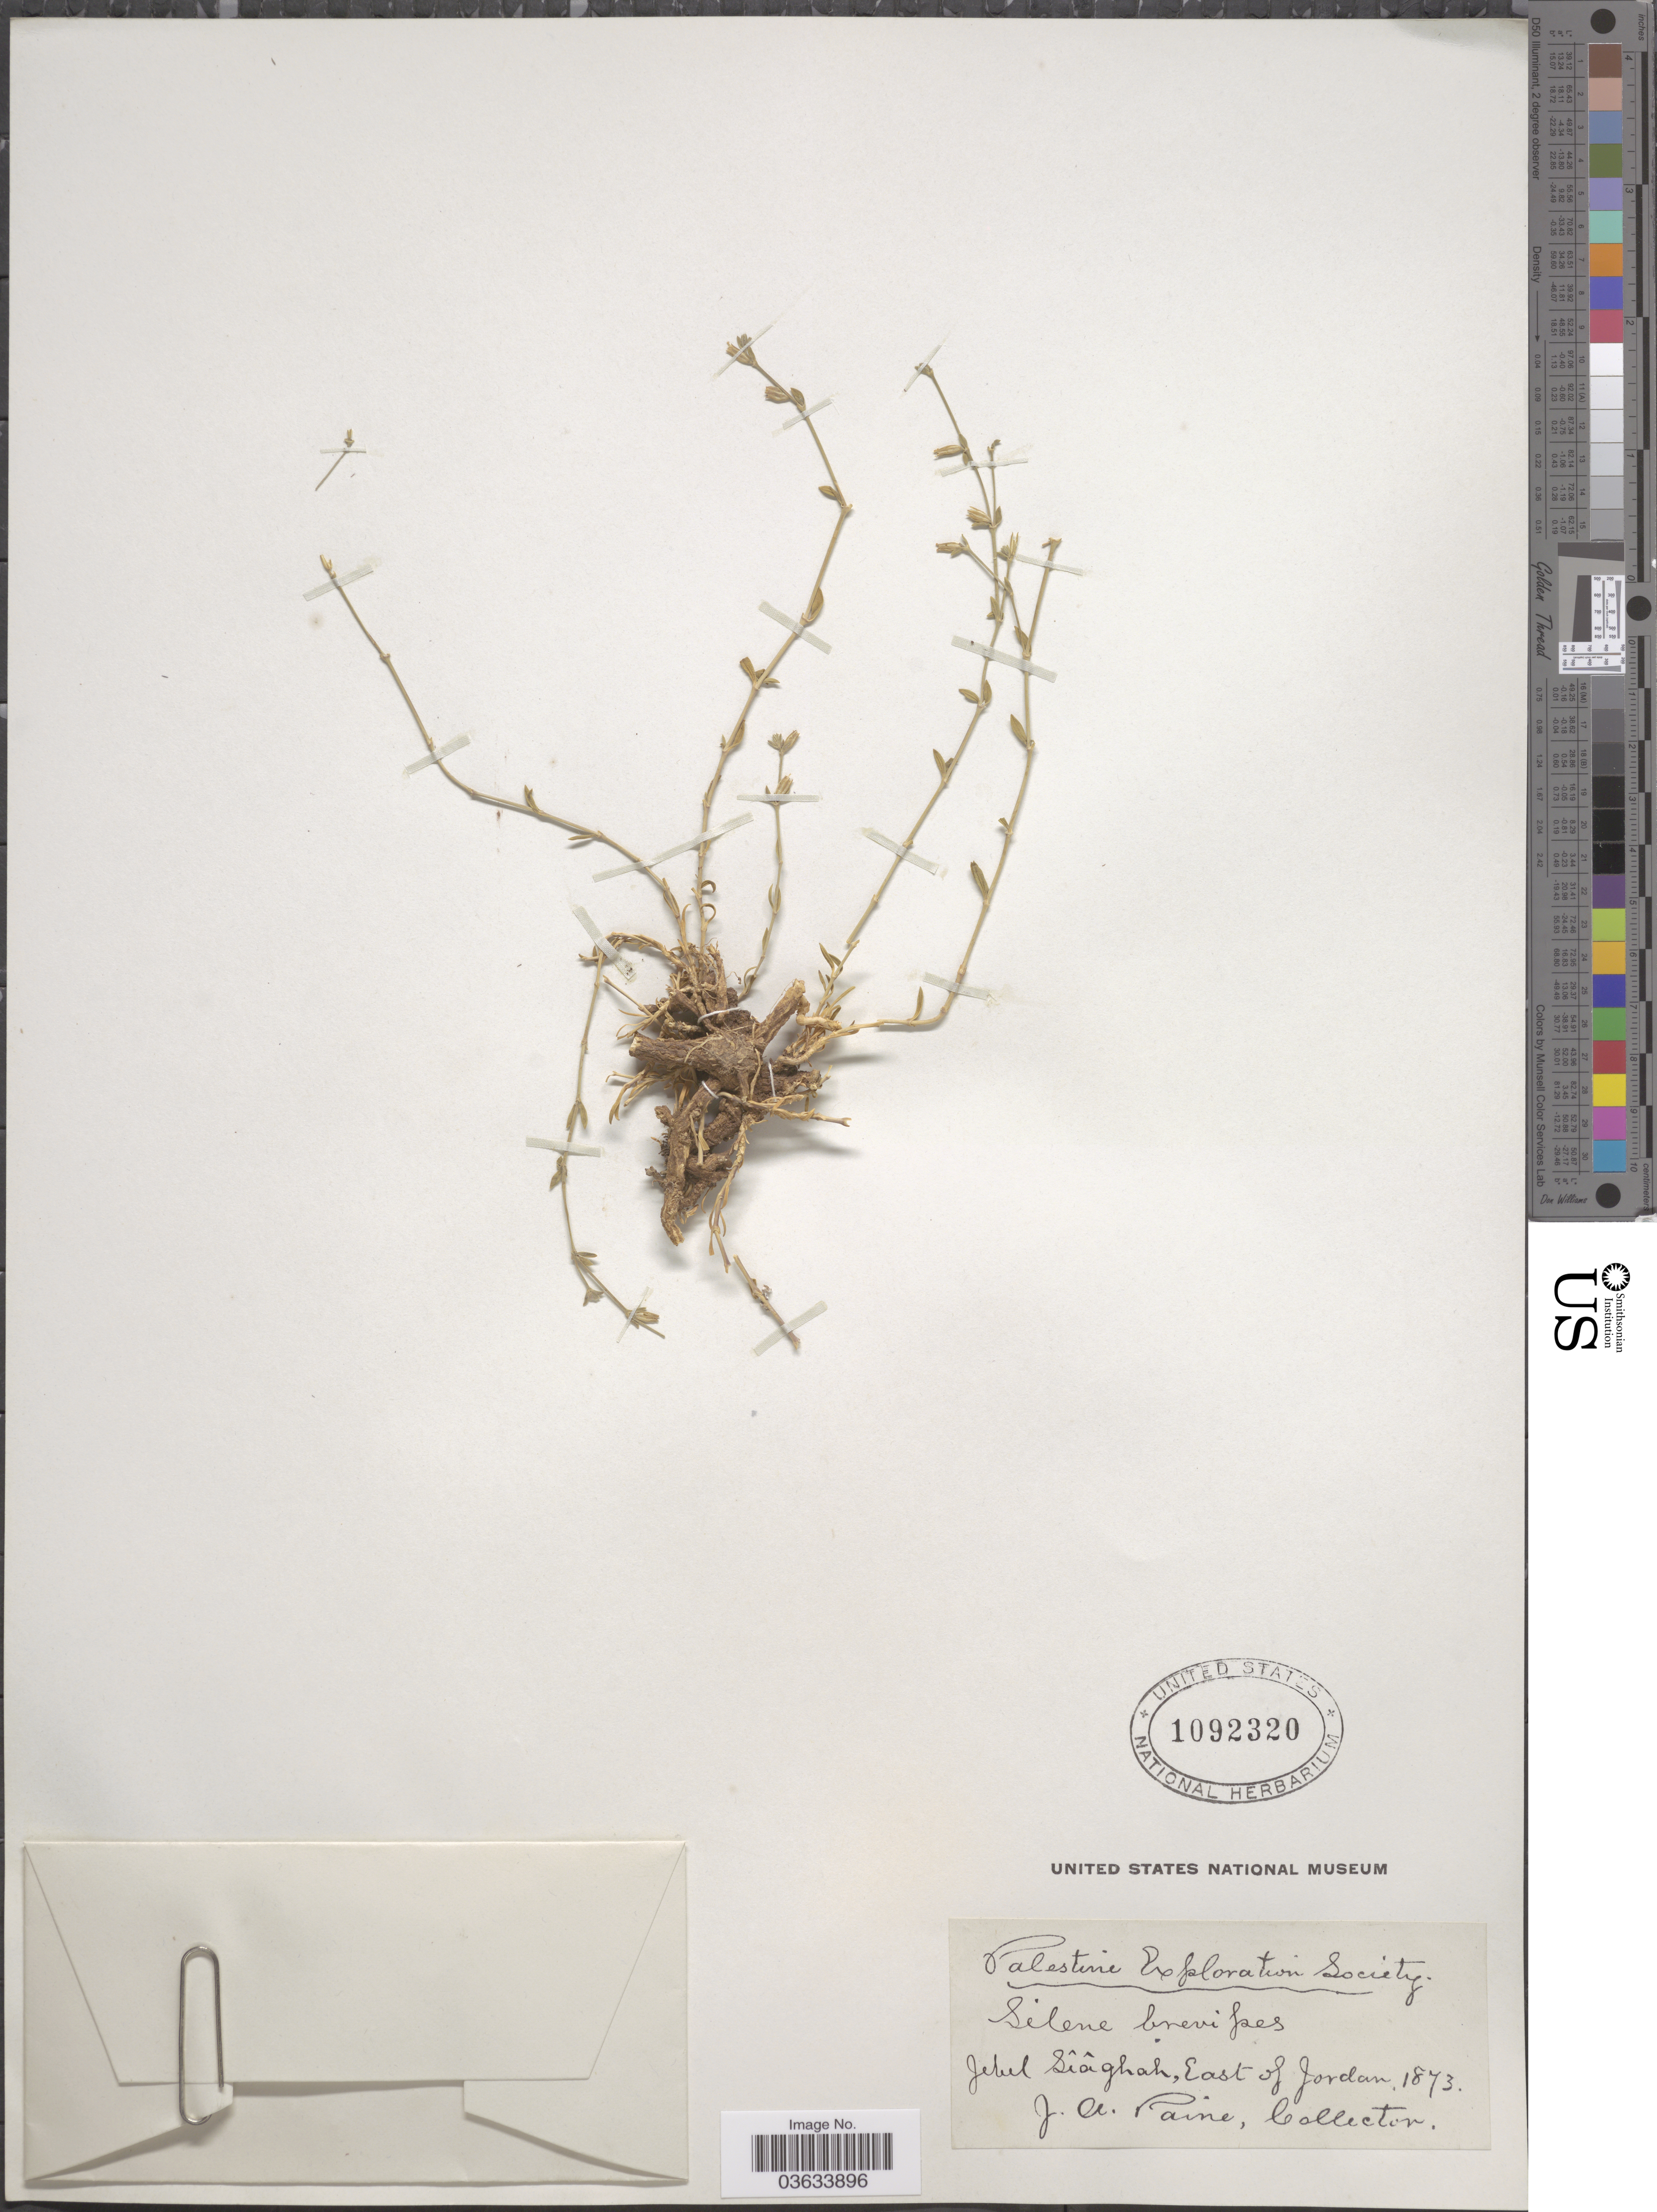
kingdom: Plantae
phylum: Tracheophyta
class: Magnoliopsida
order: Caryophyllales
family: Caryophyllaceae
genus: Silene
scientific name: Silene brevipes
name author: Paine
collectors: J. A. Paine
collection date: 1873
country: Jordan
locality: Palestine. Jebel Sîâghah, East of Jordan.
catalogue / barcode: US 1092320